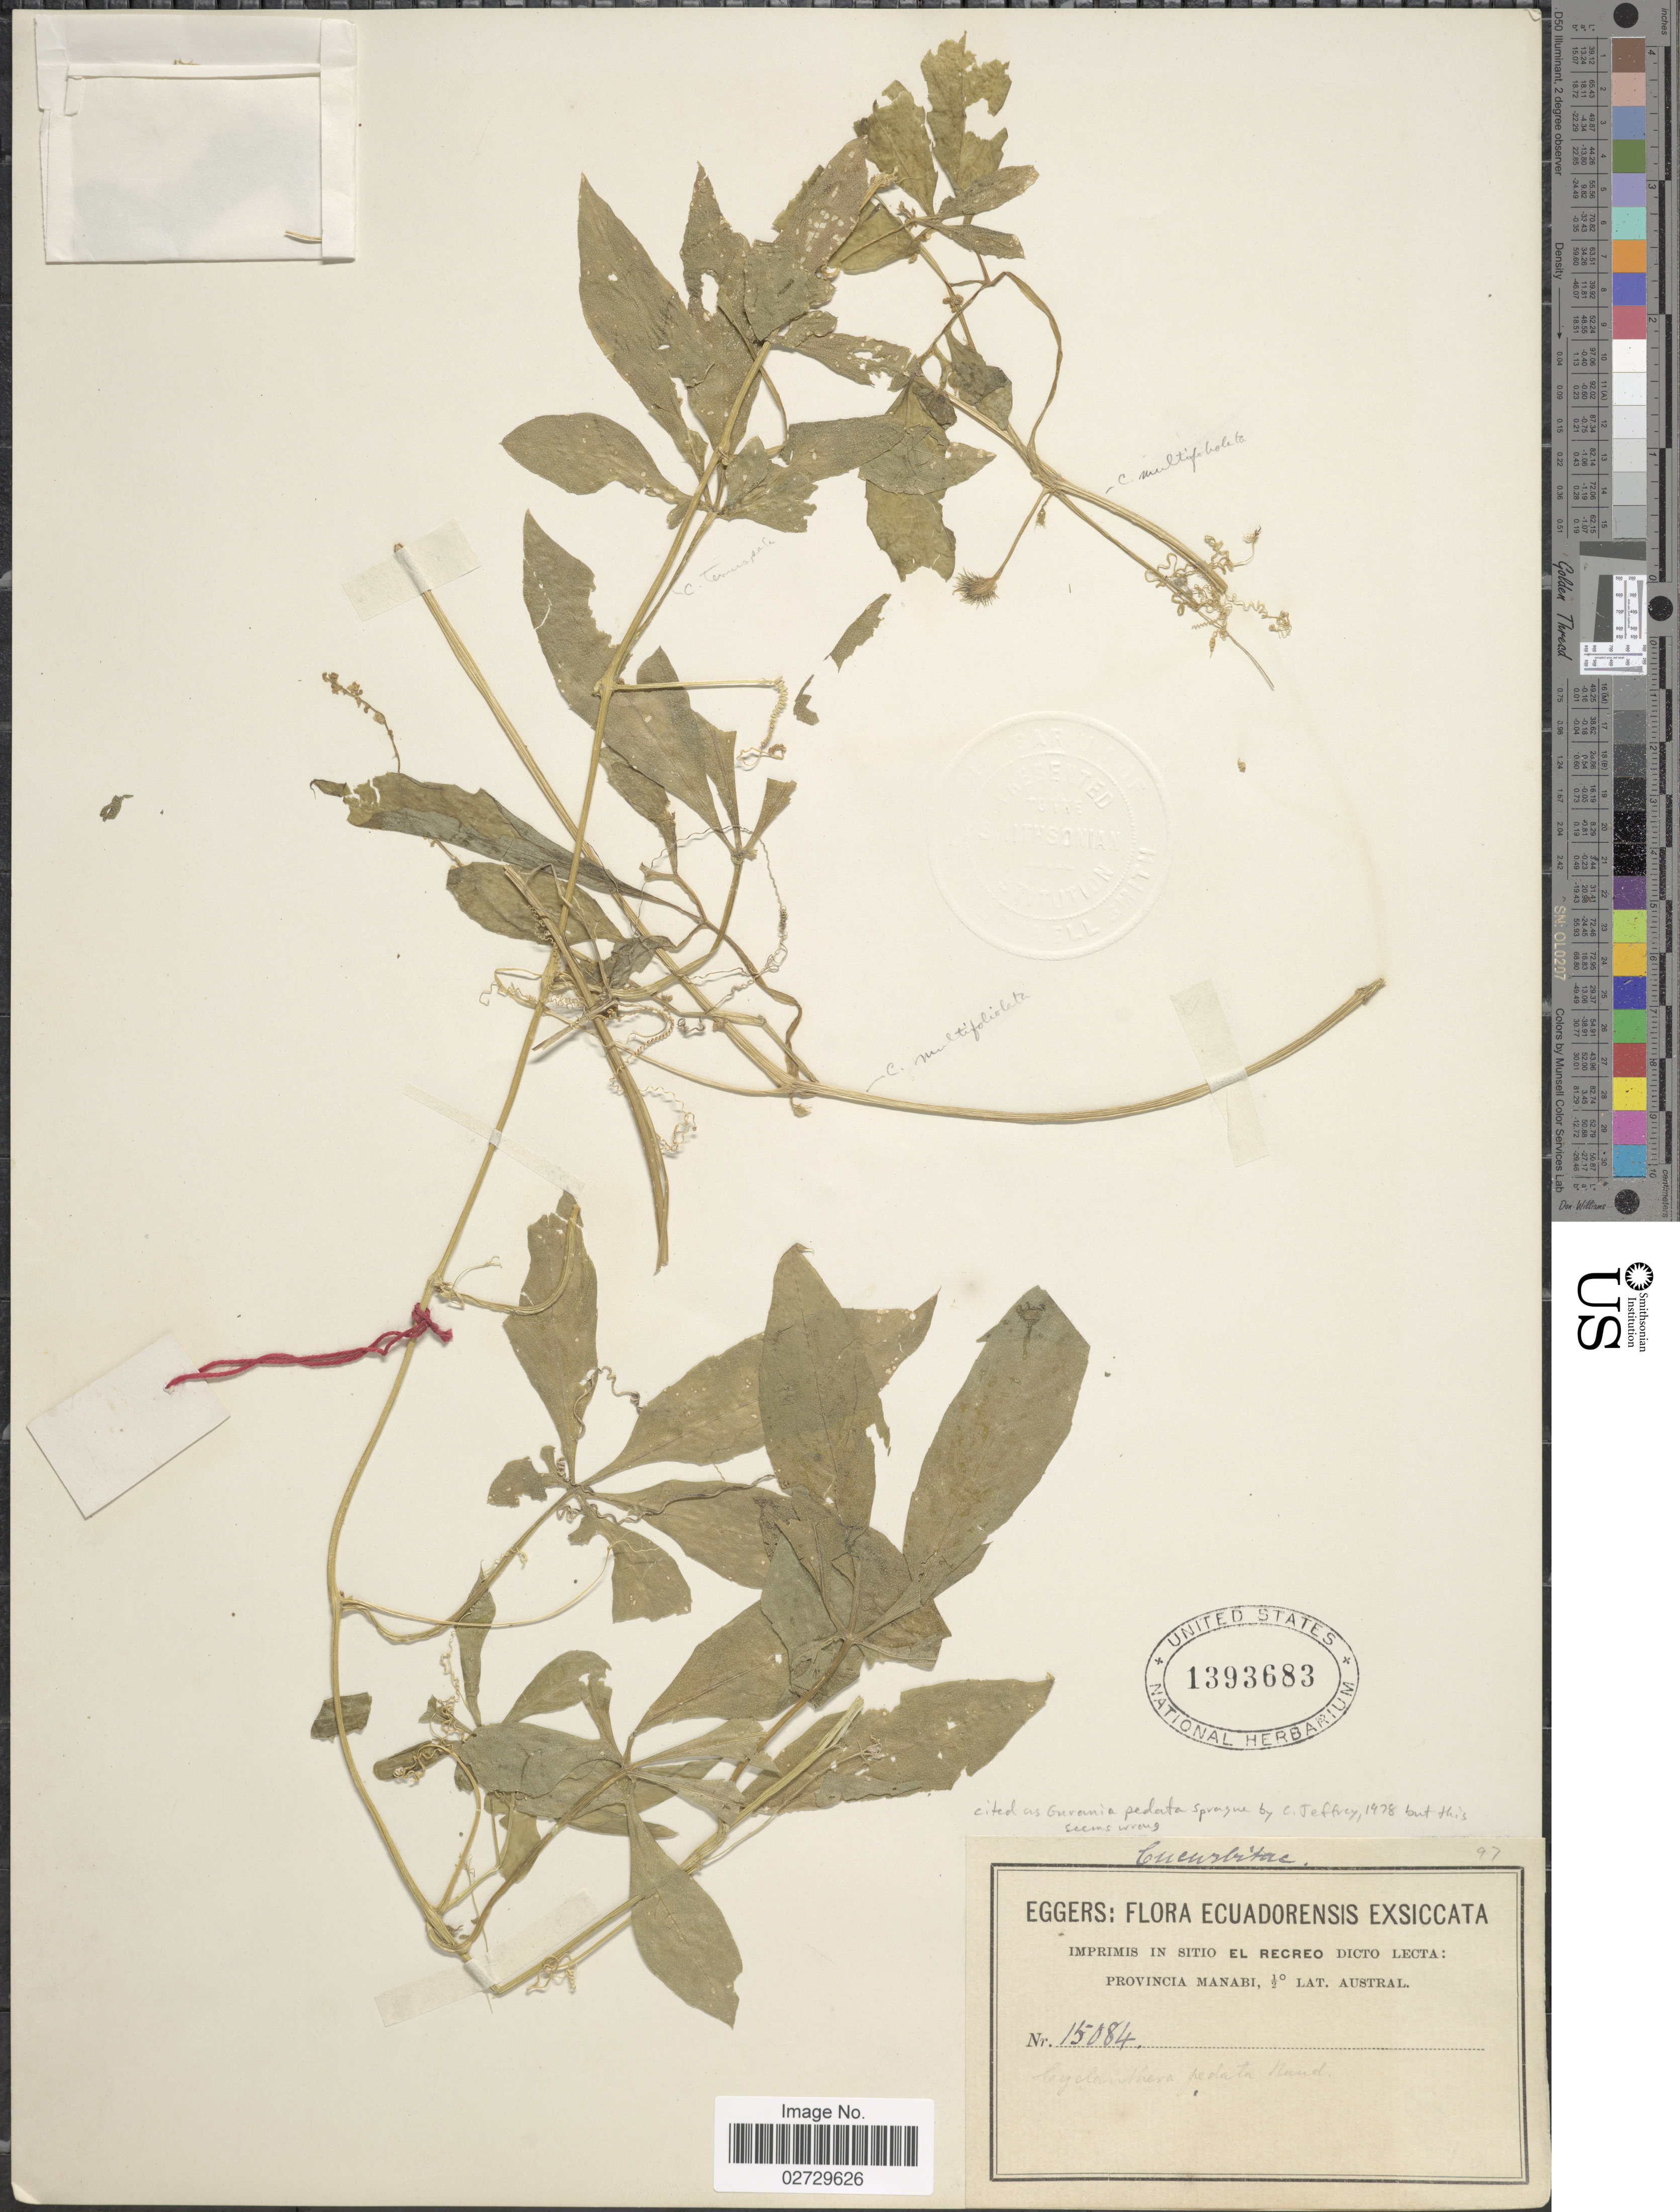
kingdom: Plantae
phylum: Tracheophyta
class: Magnoliopsida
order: Cucurbitales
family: Cucurbitaceae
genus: Cyclanthera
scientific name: Cyclanthera pedata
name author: (L.) Schrad.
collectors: -. Eggers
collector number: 15084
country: Ecuador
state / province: Manabí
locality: Imprimis in sitio El Recreo Dicto Lecta: Provincia Manabi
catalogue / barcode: US 1393683